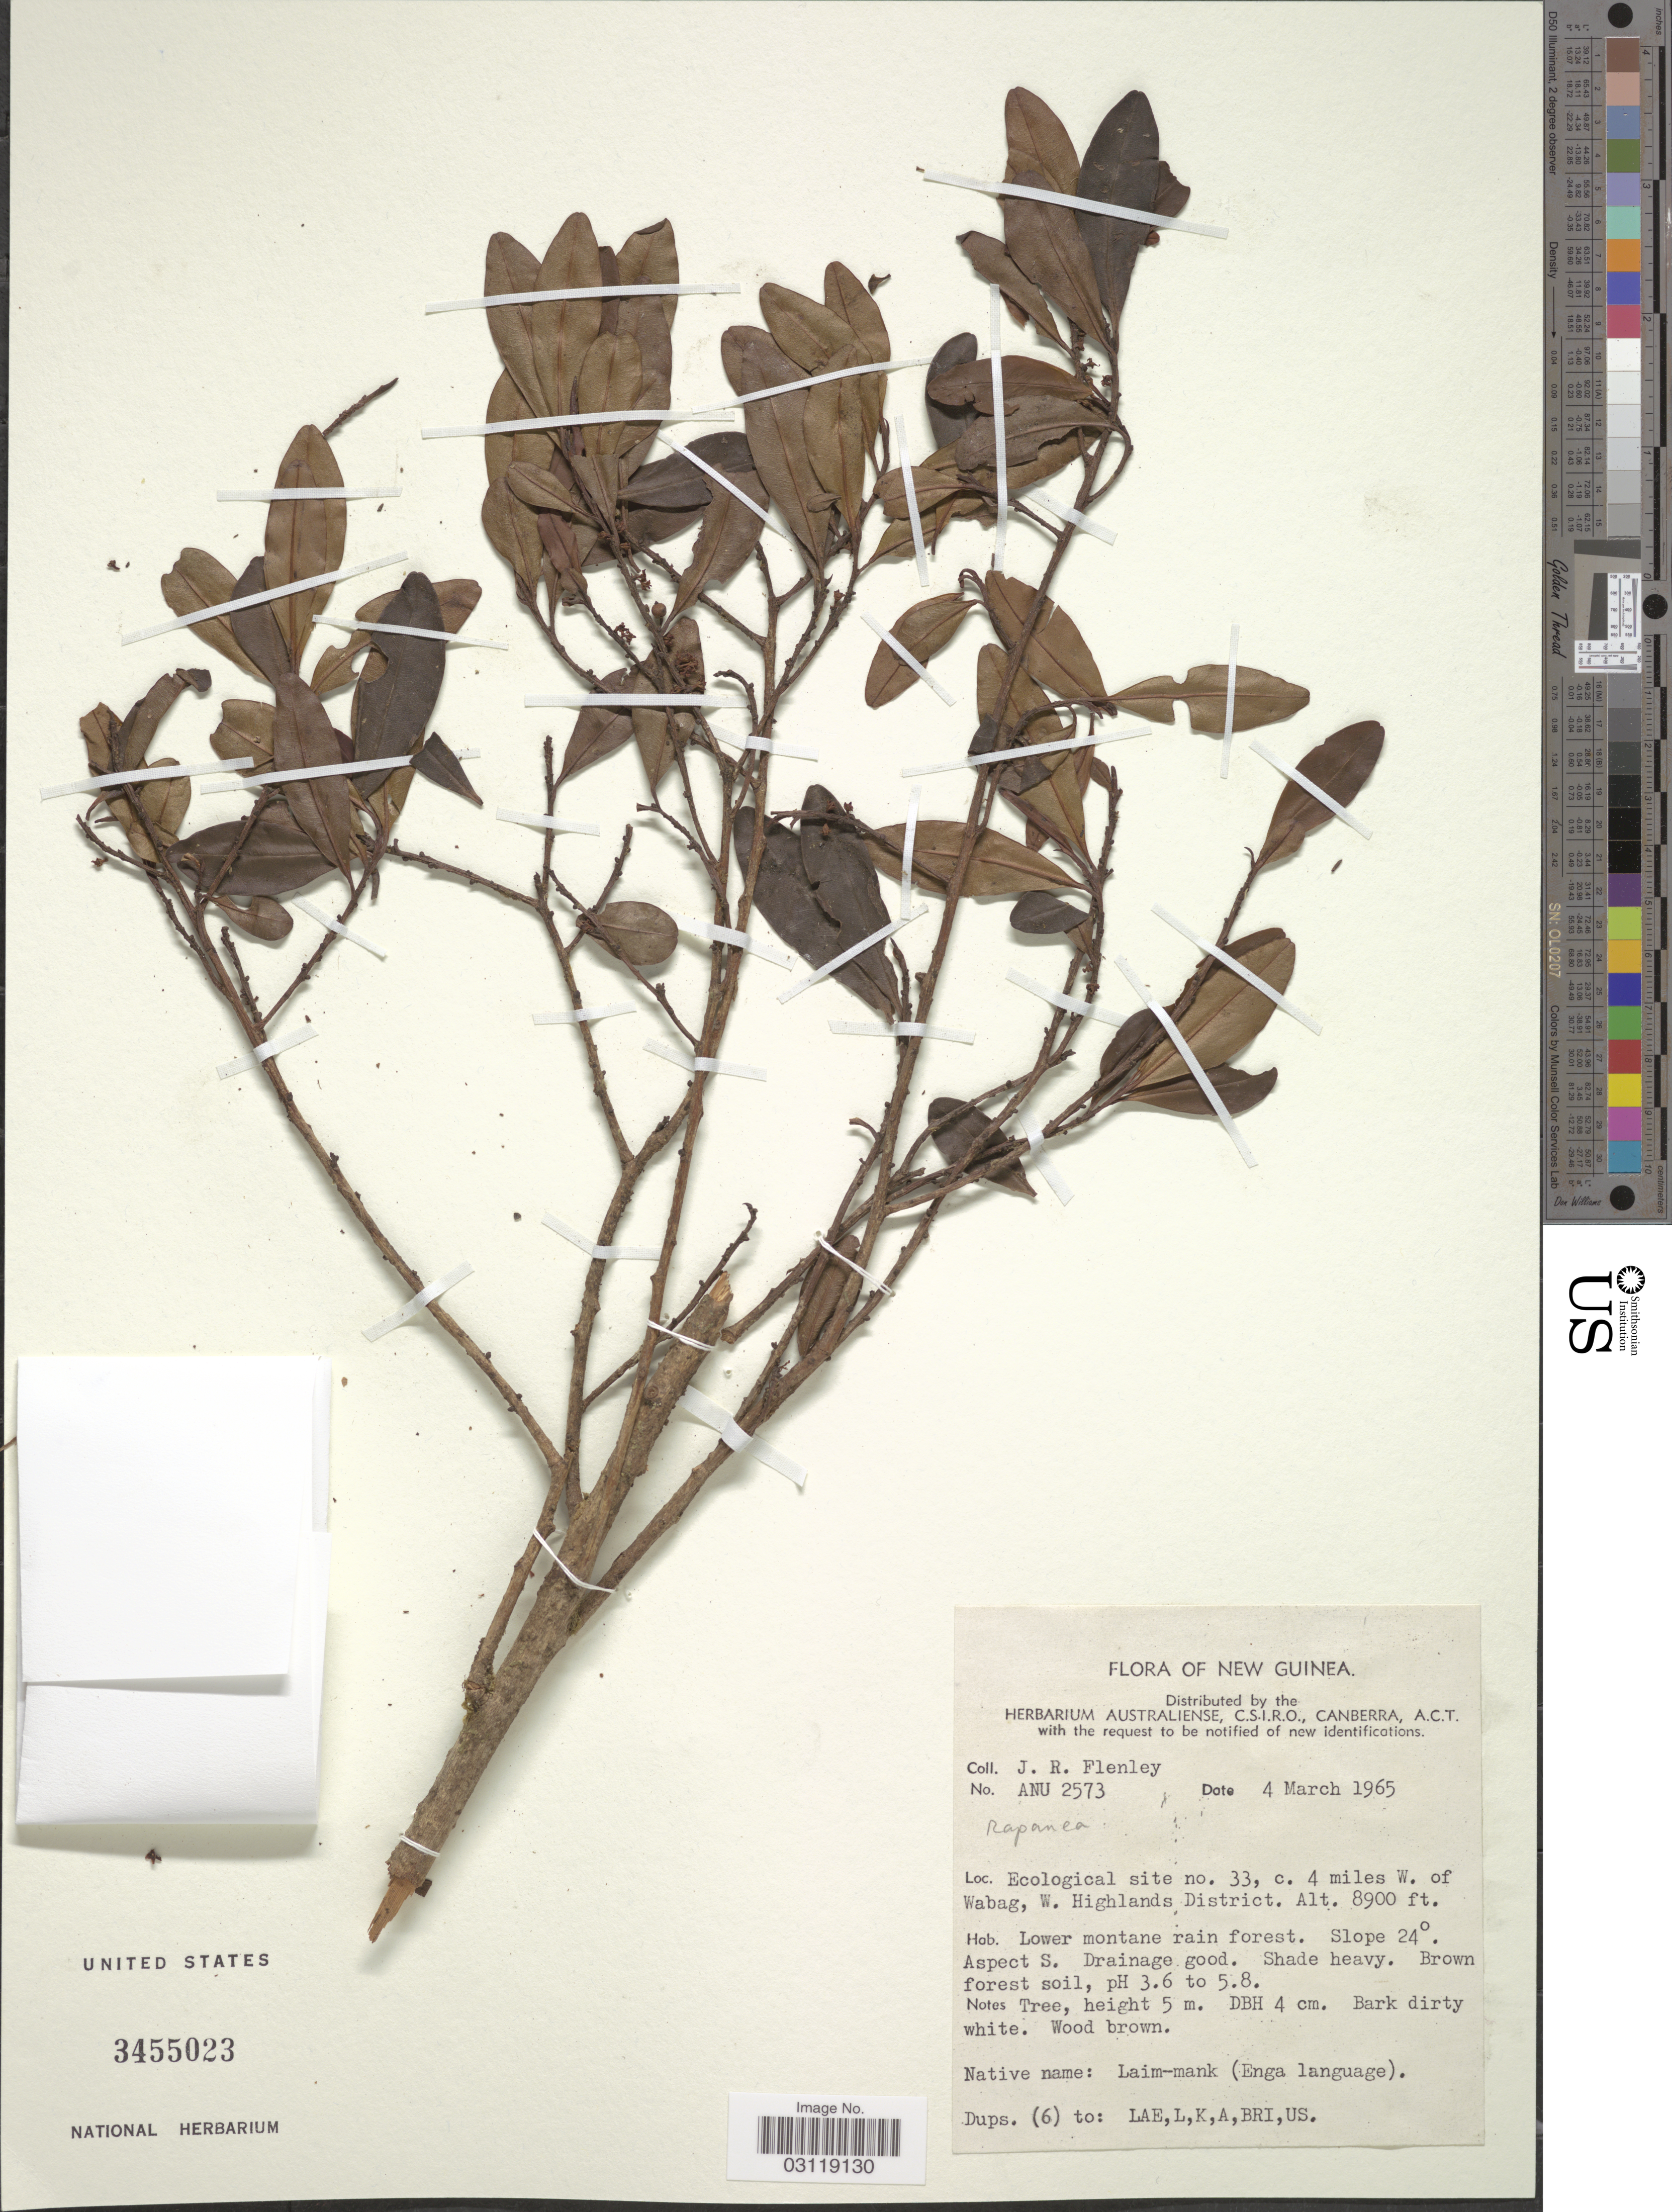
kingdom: Plantae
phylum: Tracheophyta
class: Magnoliopsida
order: Ericales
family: Primulaceae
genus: Rapanea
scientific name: Rapanea sp.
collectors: J. Flenley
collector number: ANU2573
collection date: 1965-03-04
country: Papua New Guinea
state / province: Western Highlands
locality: New Guinea. Ecological site no. 33, c. 4 miles W. of Wabag. Slope 24° Aspect S.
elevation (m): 2713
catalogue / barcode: US 3455023